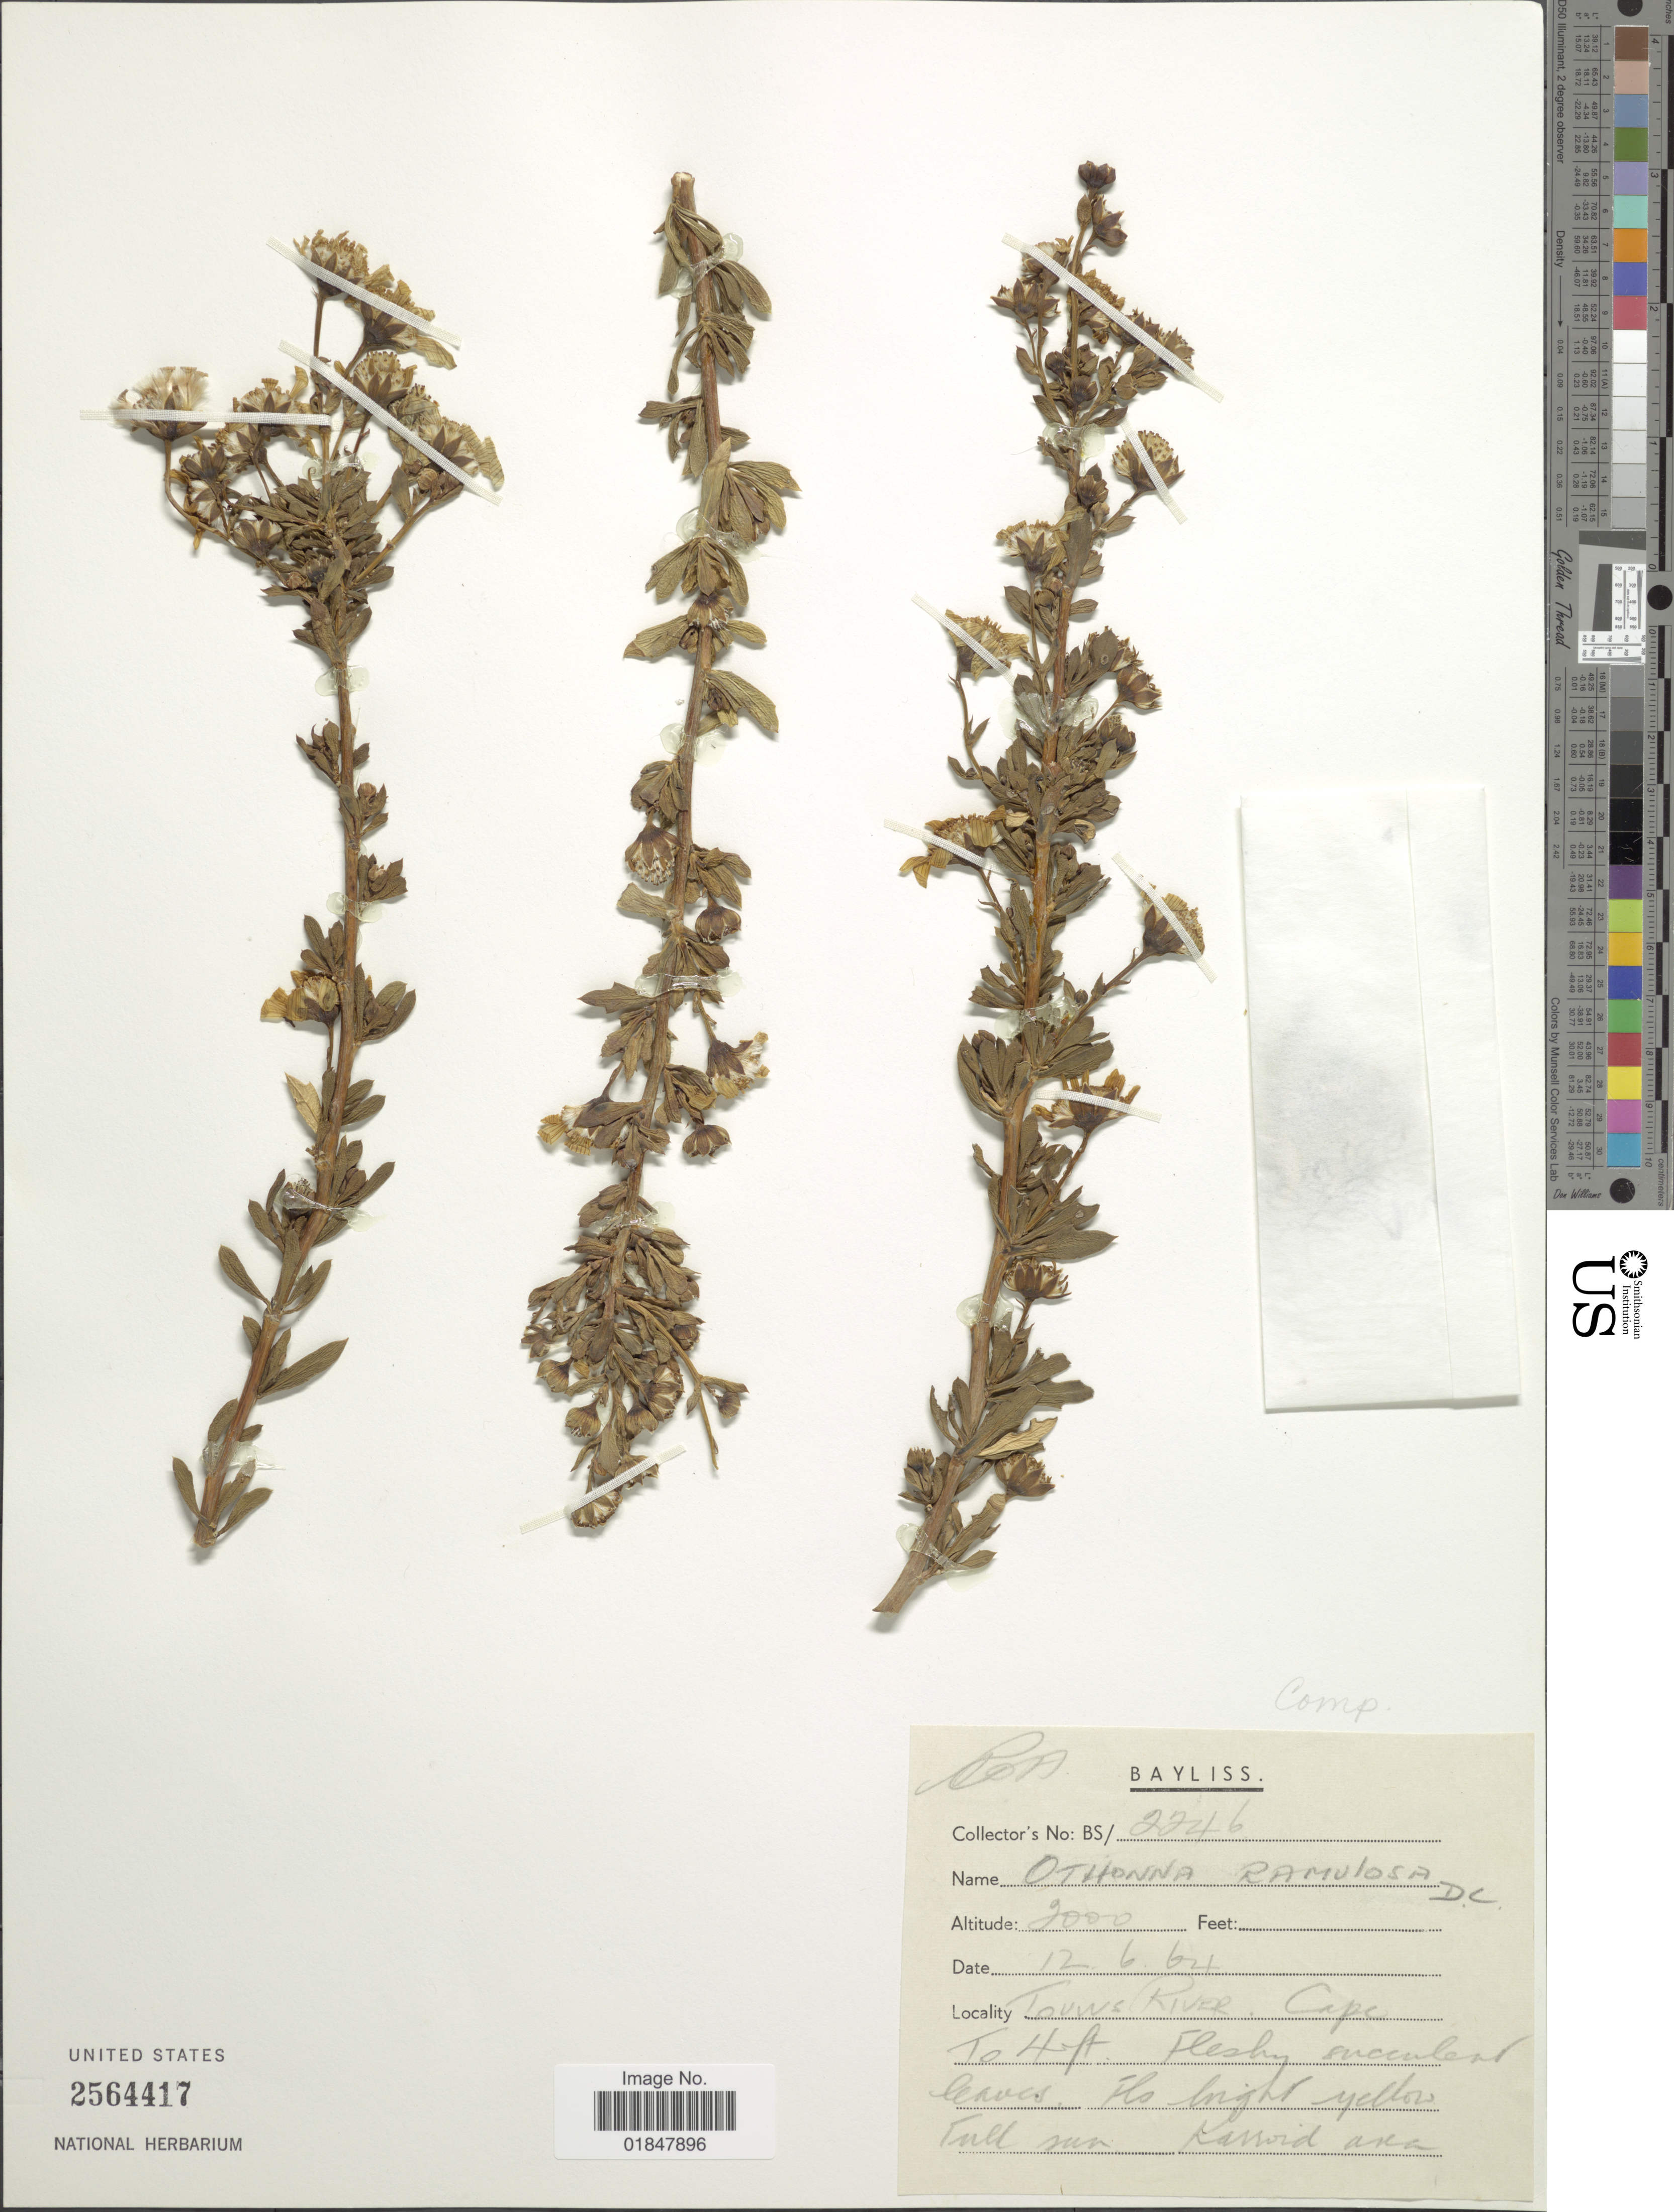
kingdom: Plantae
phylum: Tracheophyta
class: Magnoliopsida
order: Asterales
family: Asteraceae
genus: Othonna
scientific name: Othonna ramulosa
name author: DC.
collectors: R. Bayliss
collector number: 2246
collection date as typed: Transcribed d/m/y: 12/6/64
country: South Africa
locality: Touws River, Cape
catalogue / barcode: US 2564417